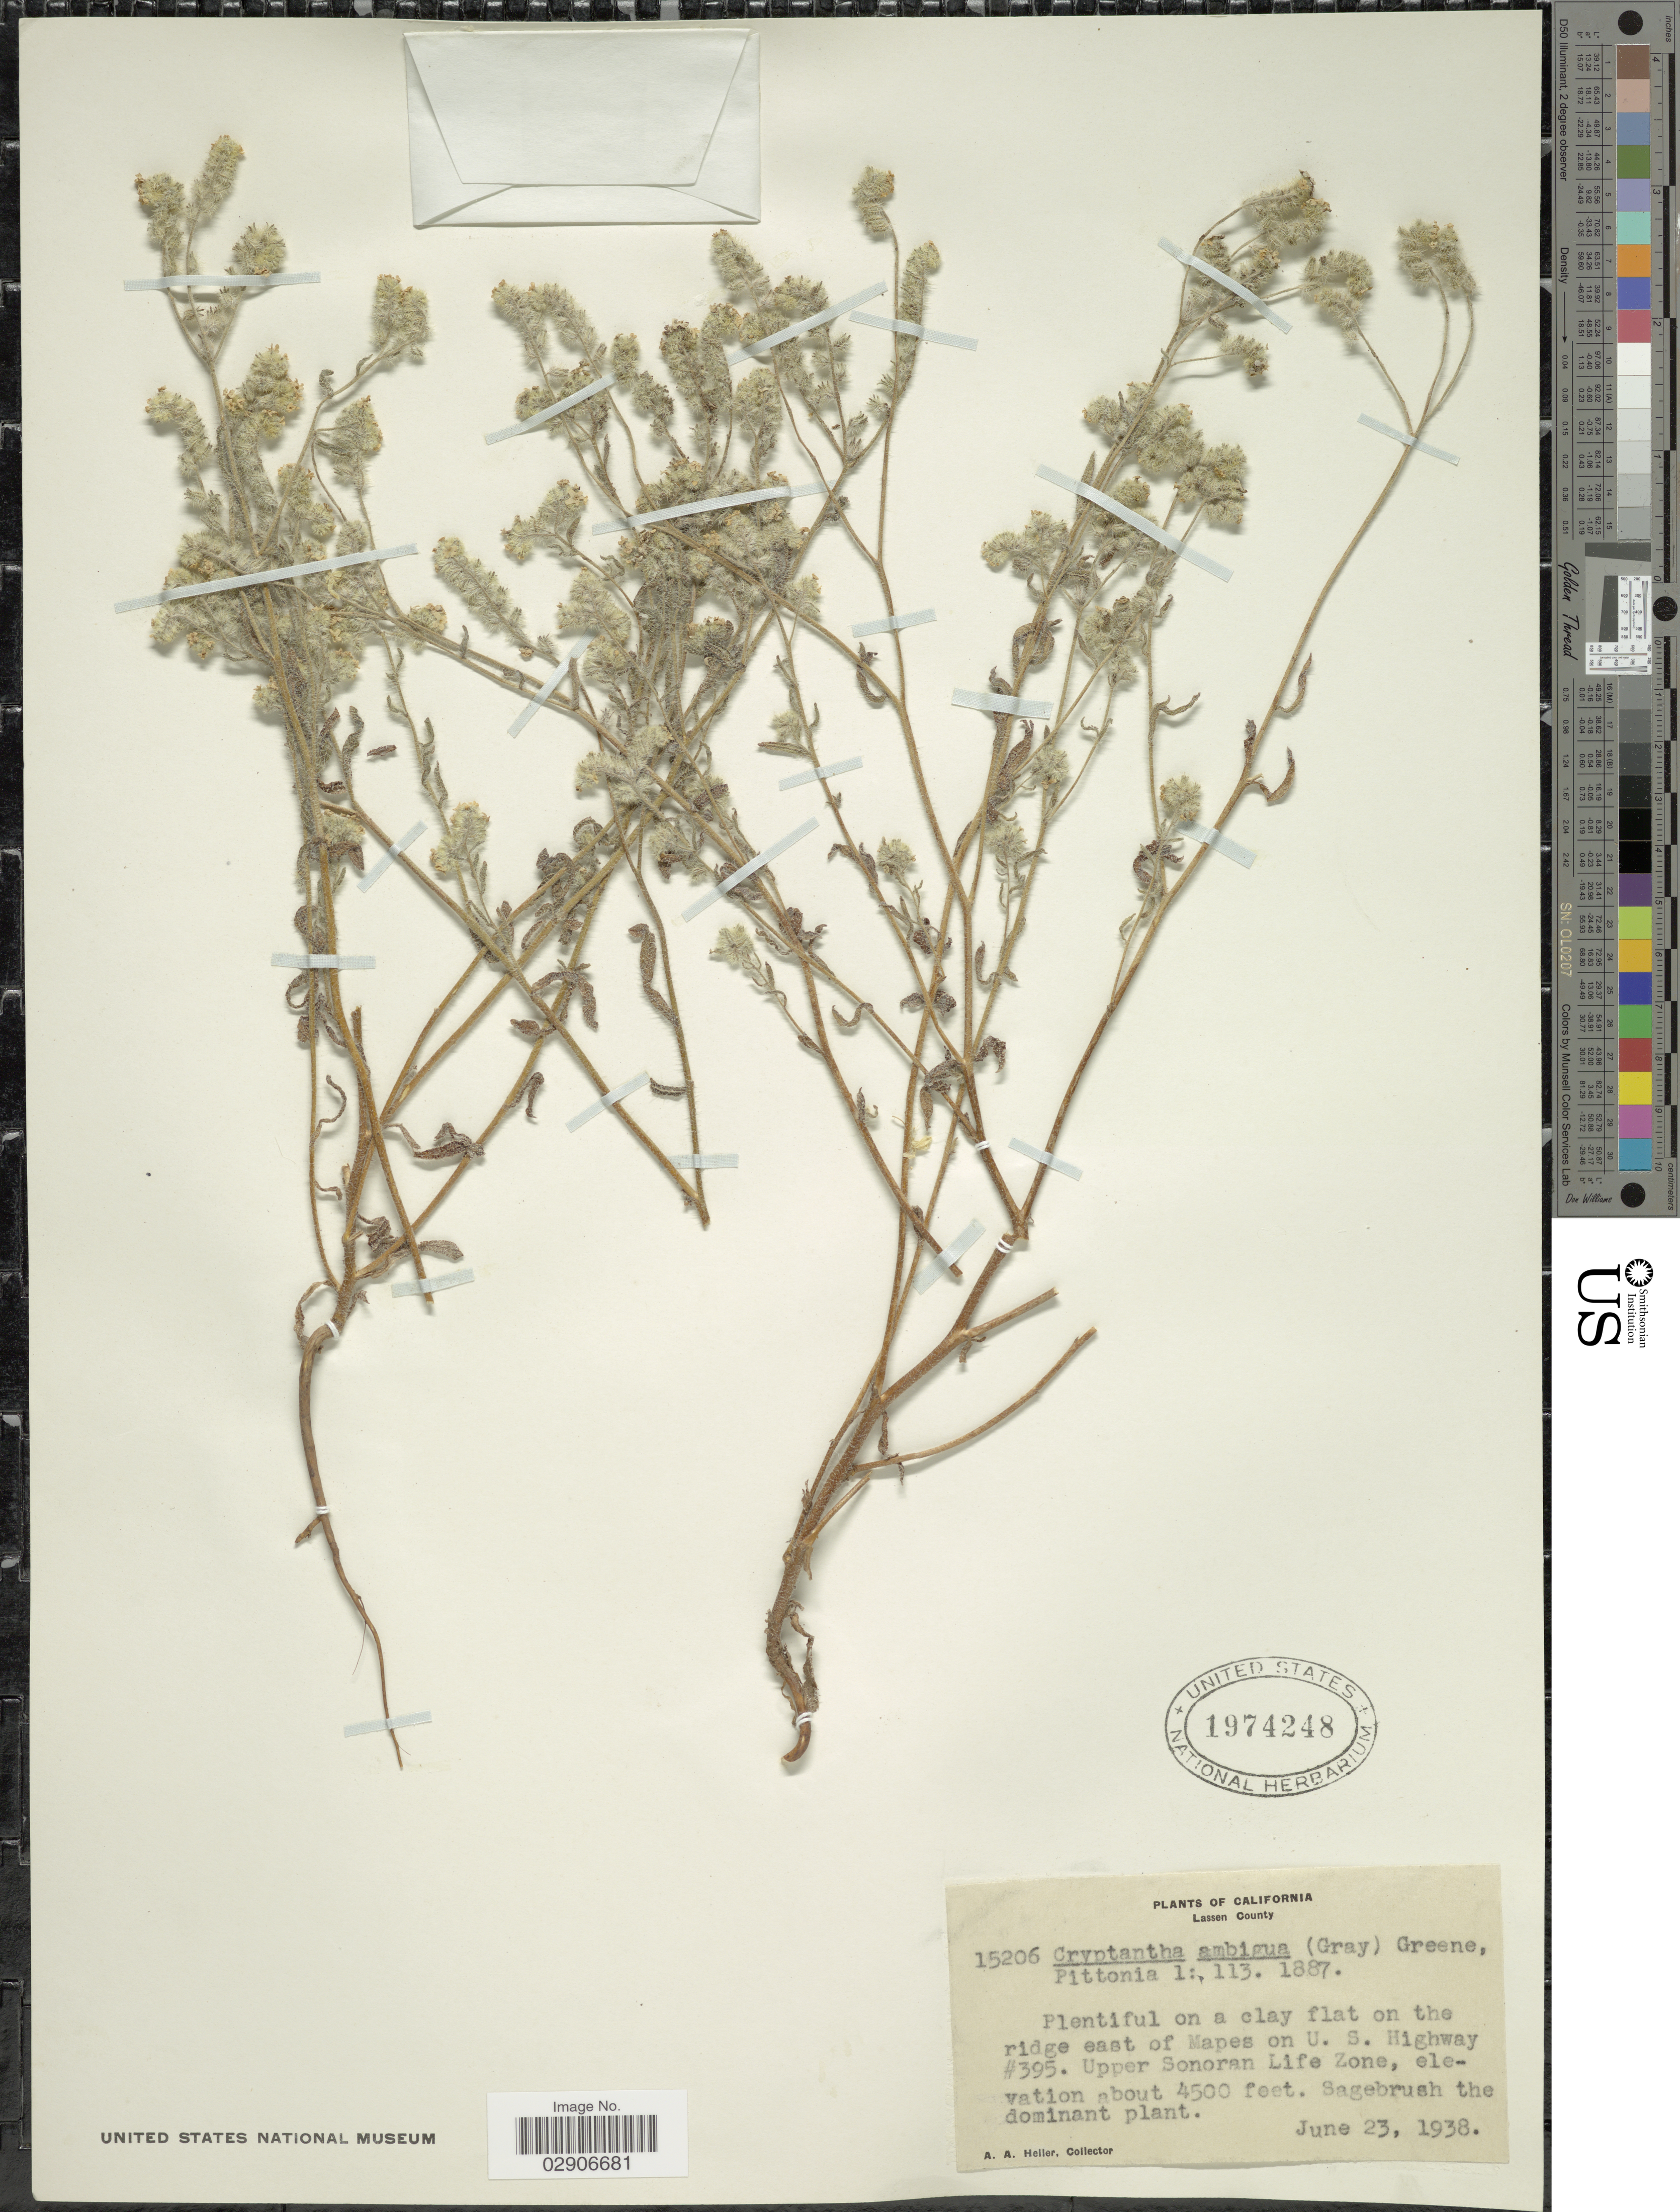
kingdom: Plantae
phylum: Tracheophyta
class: Magnoliopsida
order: Boraginales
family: Boraginaceae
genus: Cryptantha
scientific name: Cryptantha ambigua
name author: (A. Gray) Greene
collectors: A. A. Heller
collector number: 15206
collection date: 1938-06-23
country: United States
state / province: California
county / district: Lassen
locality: Plentiful on a clay flat on the ridge east of Mapes on U.S. Highway #395. Upper Sonoran Life Zone. California. Lassen County.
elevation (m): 1372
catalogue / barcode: US 1974248